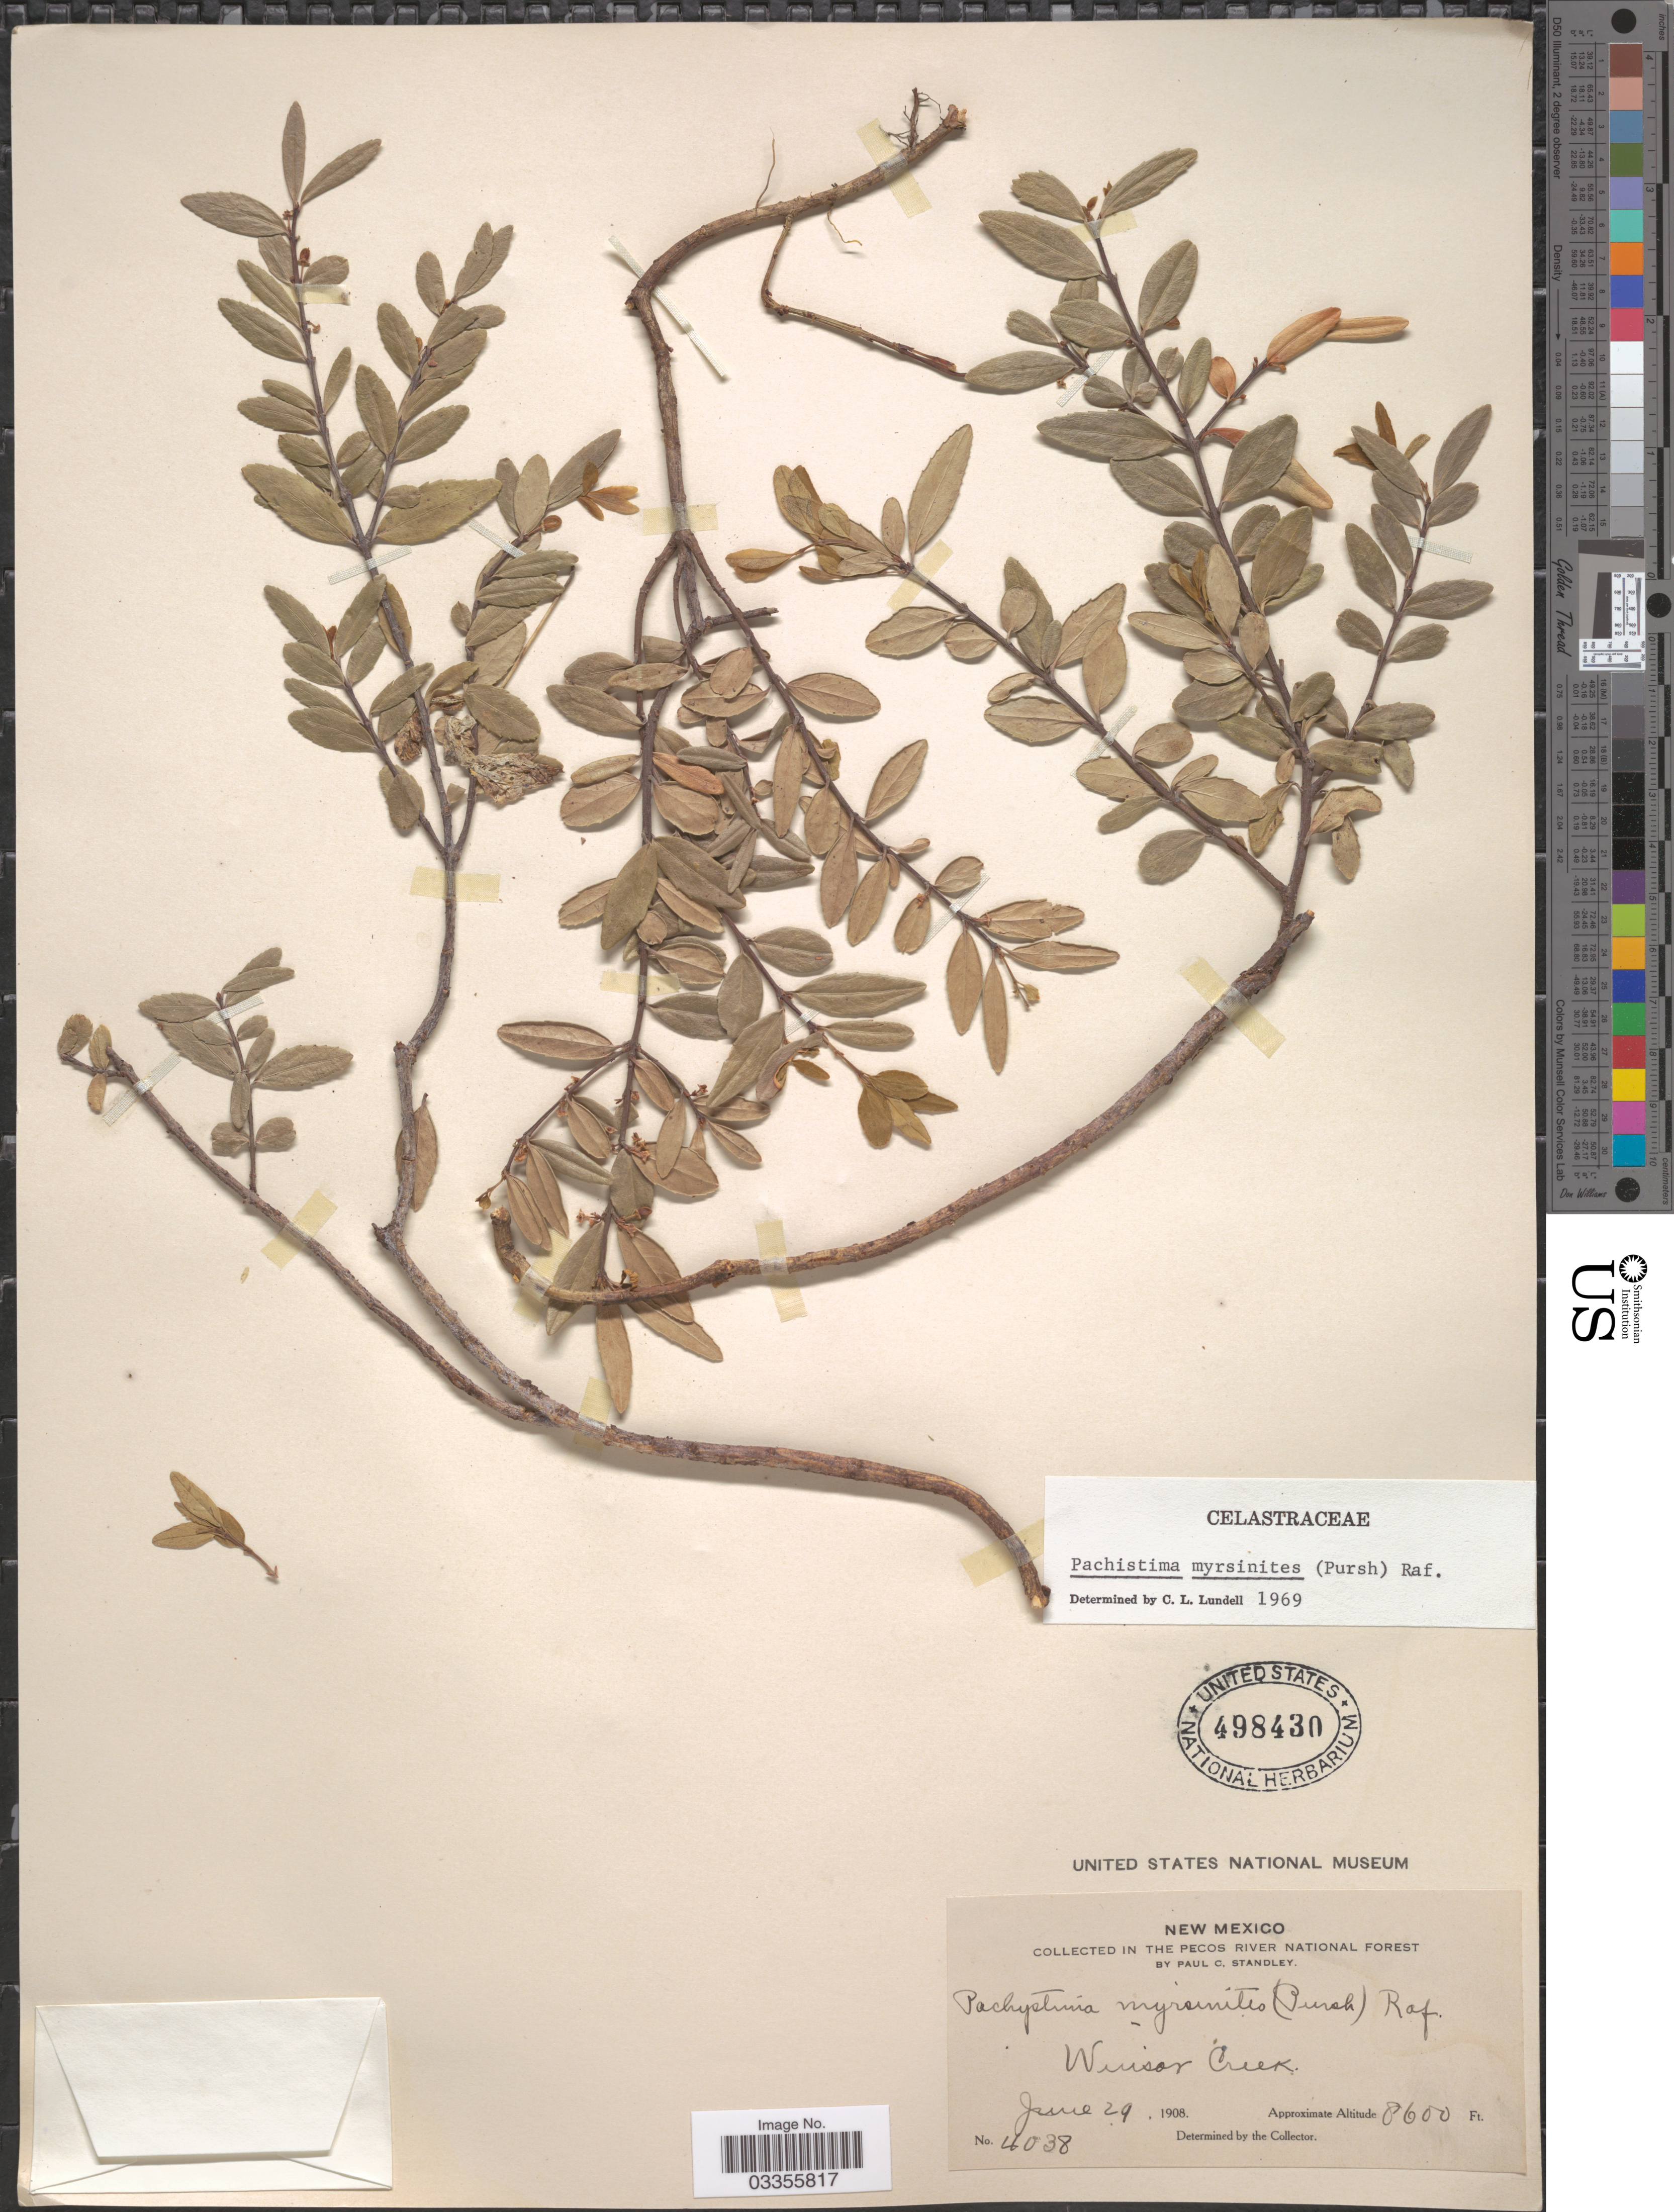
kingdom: Plantae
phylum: Tracheophyta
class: Magnoliopsida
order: Celastrales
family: Celastraceae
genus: Paxistima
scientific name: Paxistima myrsinites subsp. myrsinites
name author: (Pursh) Raf.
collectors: P. C. Standley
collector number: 4038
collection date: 1908-06-29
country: United States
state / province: New Mexico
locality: In the Pecos River National Forest. Winsor Creek.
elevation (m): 2621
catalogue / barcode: US 498430